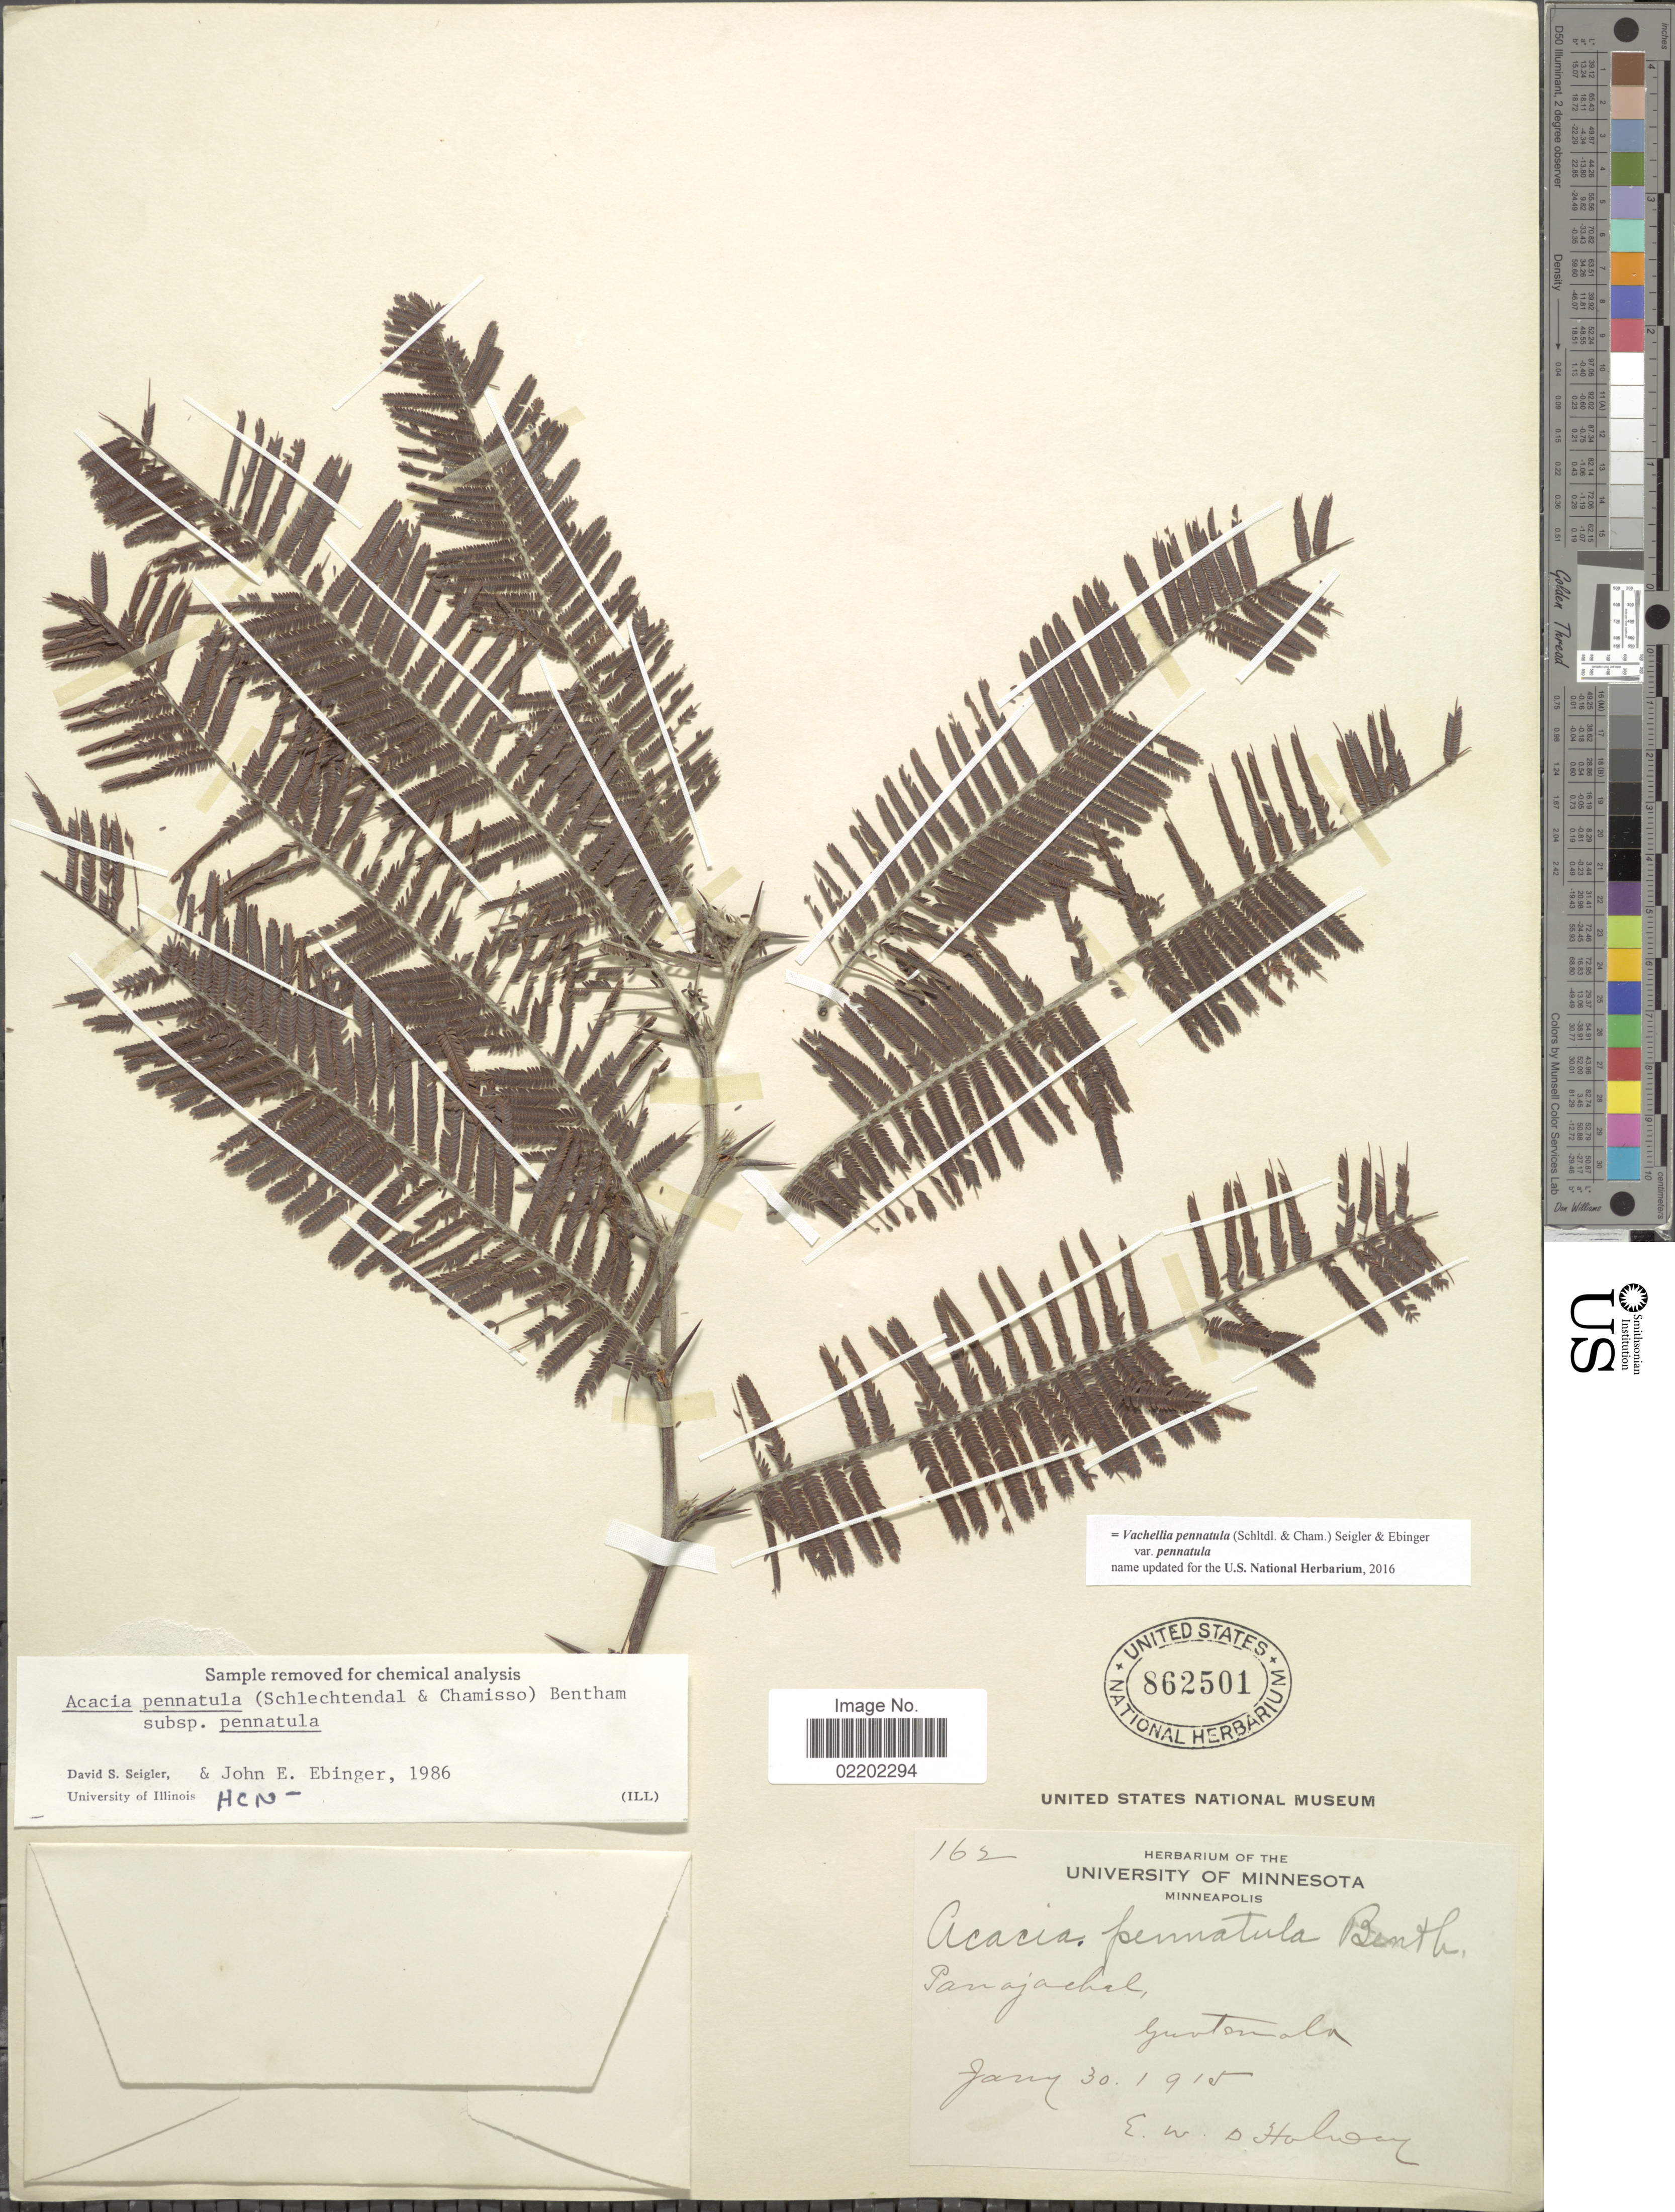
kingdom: Plantae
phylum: Tracheophyta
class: Magnoliopsida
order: Fabales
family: Fabaceae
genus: Vachellia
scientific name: Vachellia pennatula var. pennatula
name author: (Schltdl. & Cham.) Seigler & Ebinger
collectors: E. W. D. Holway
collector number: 162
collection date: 1915-01-30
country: Guatemala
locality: Panajachal, Guatemala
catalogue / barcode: US 862501